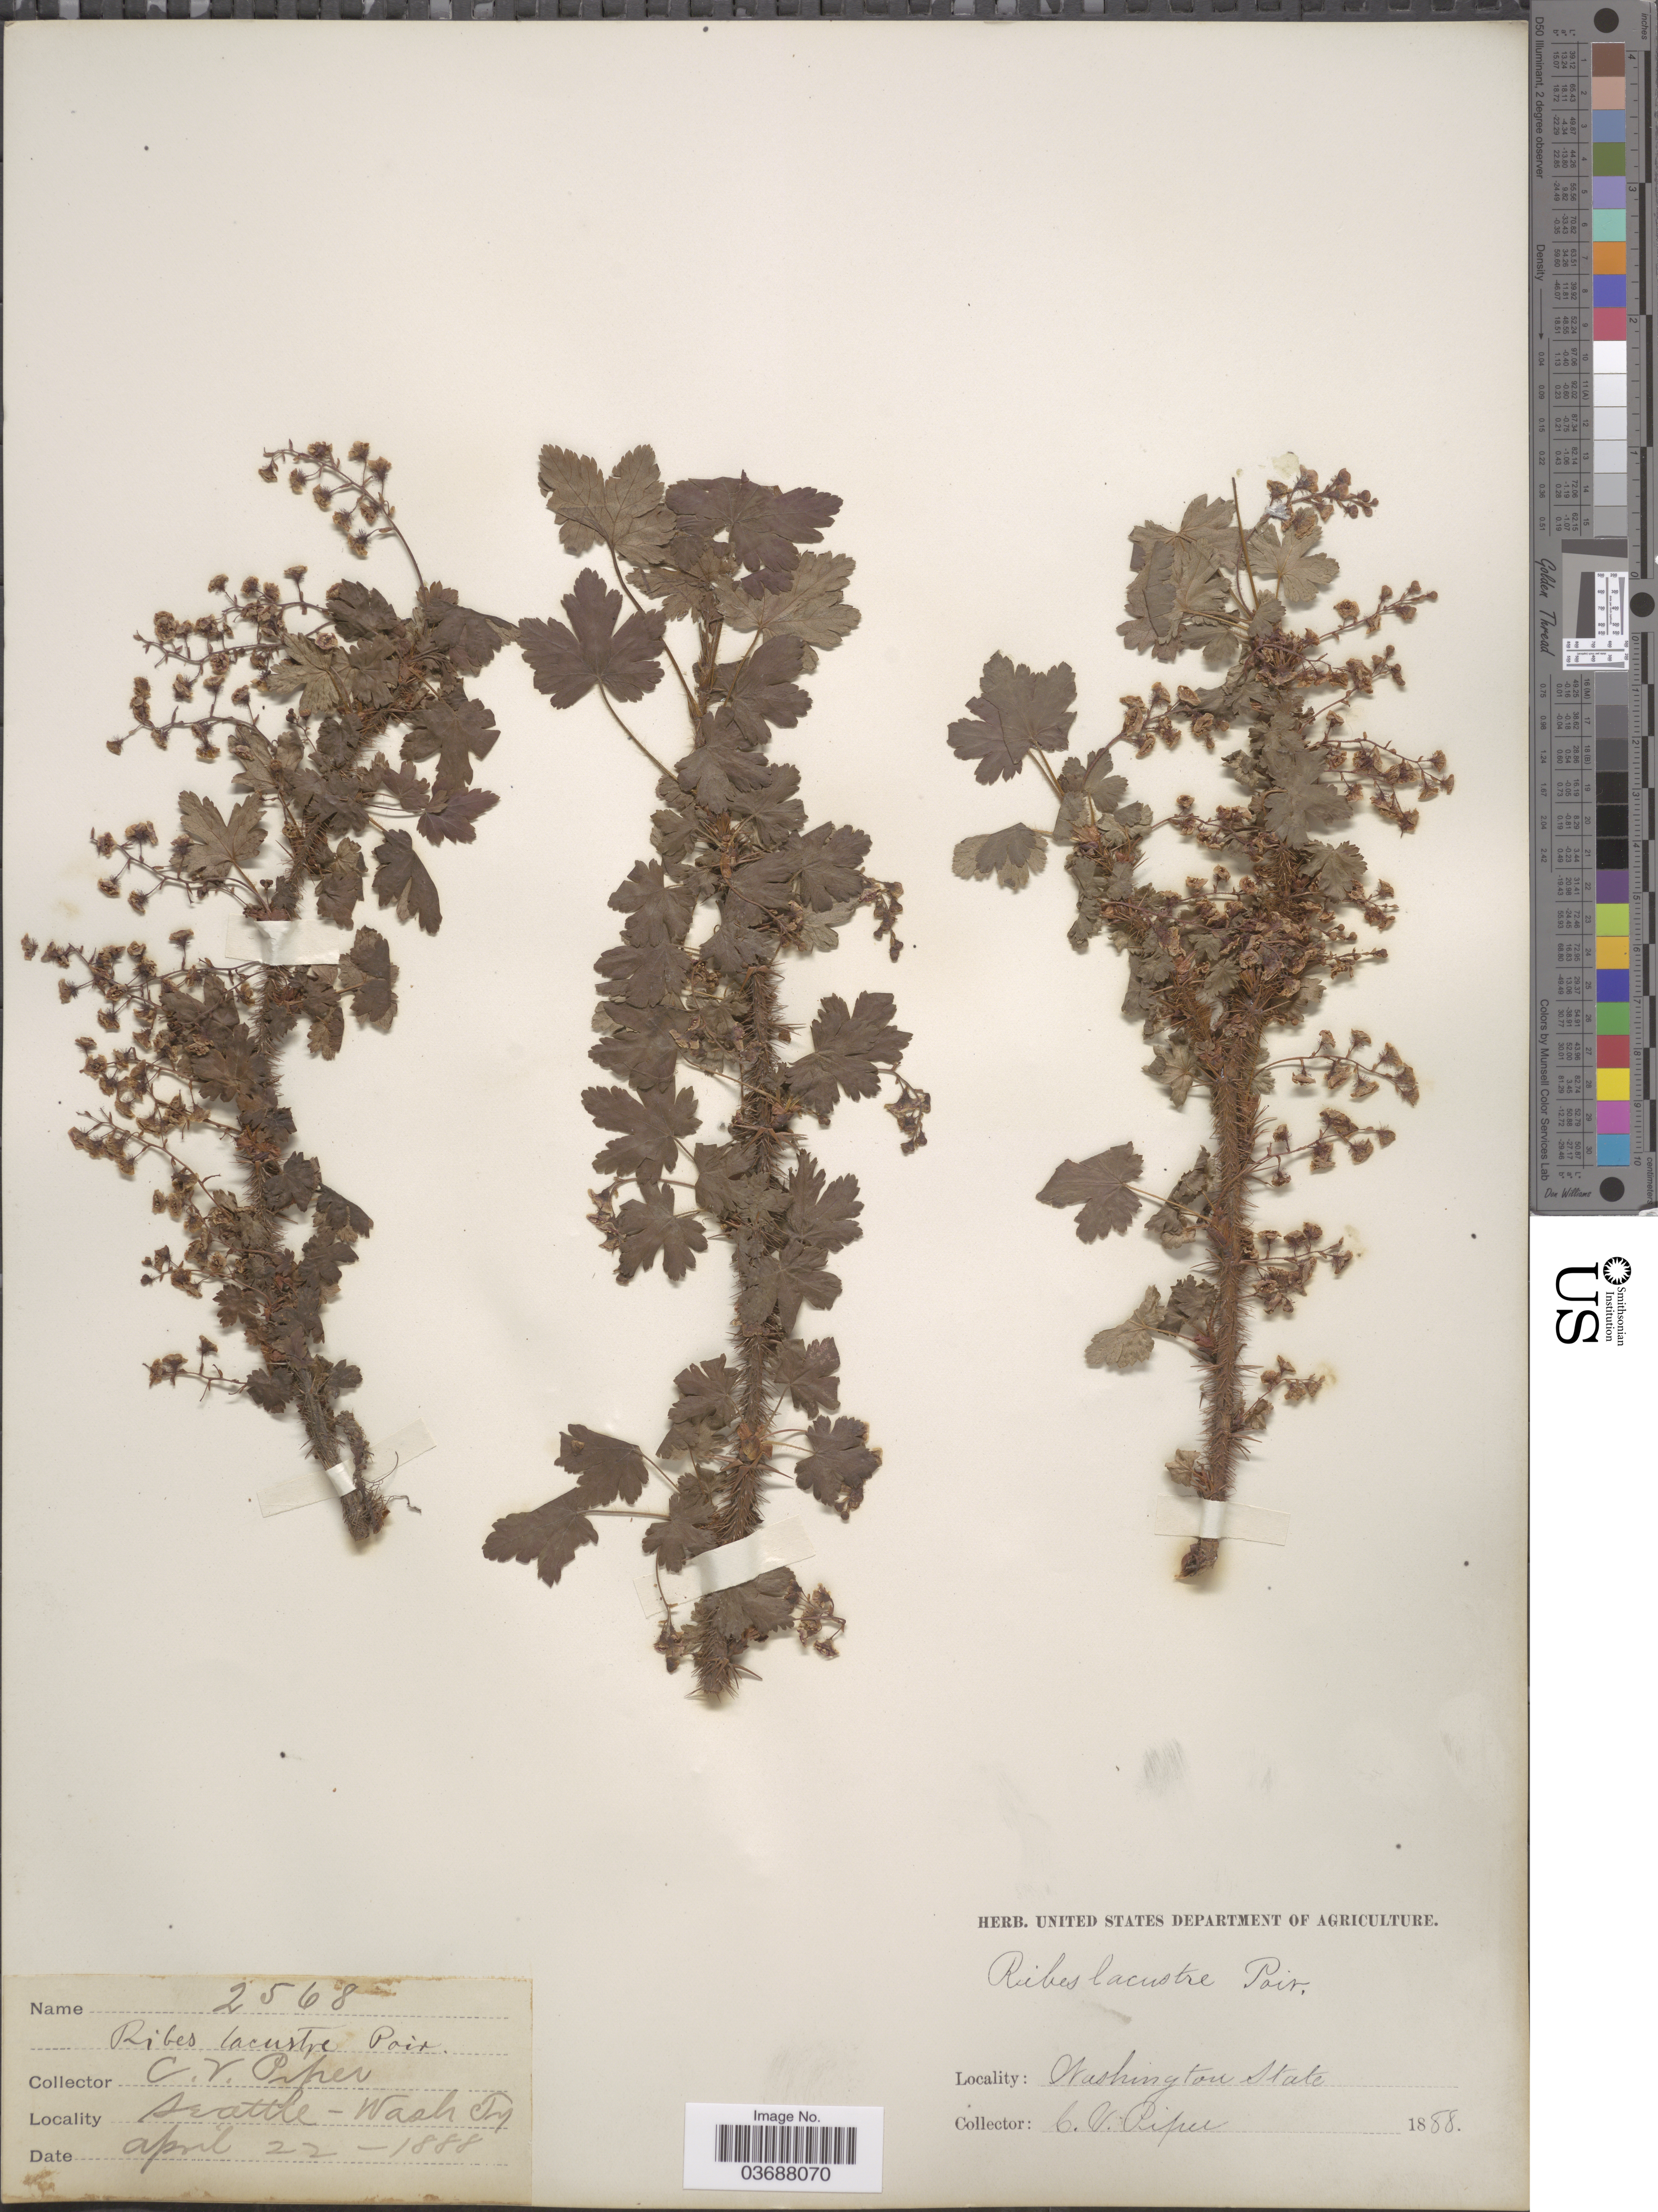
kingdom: Plantae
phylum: Tracheophyta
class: Magnoliopsida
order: Saxifragales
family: Grossulariaceae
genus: Ribes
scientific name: Ribes lacustre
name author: (Pers.) Poir.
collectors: C. V. Piper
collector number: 2568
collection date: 1888-04-22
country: United States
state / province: Washington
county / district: King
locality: Seattle.